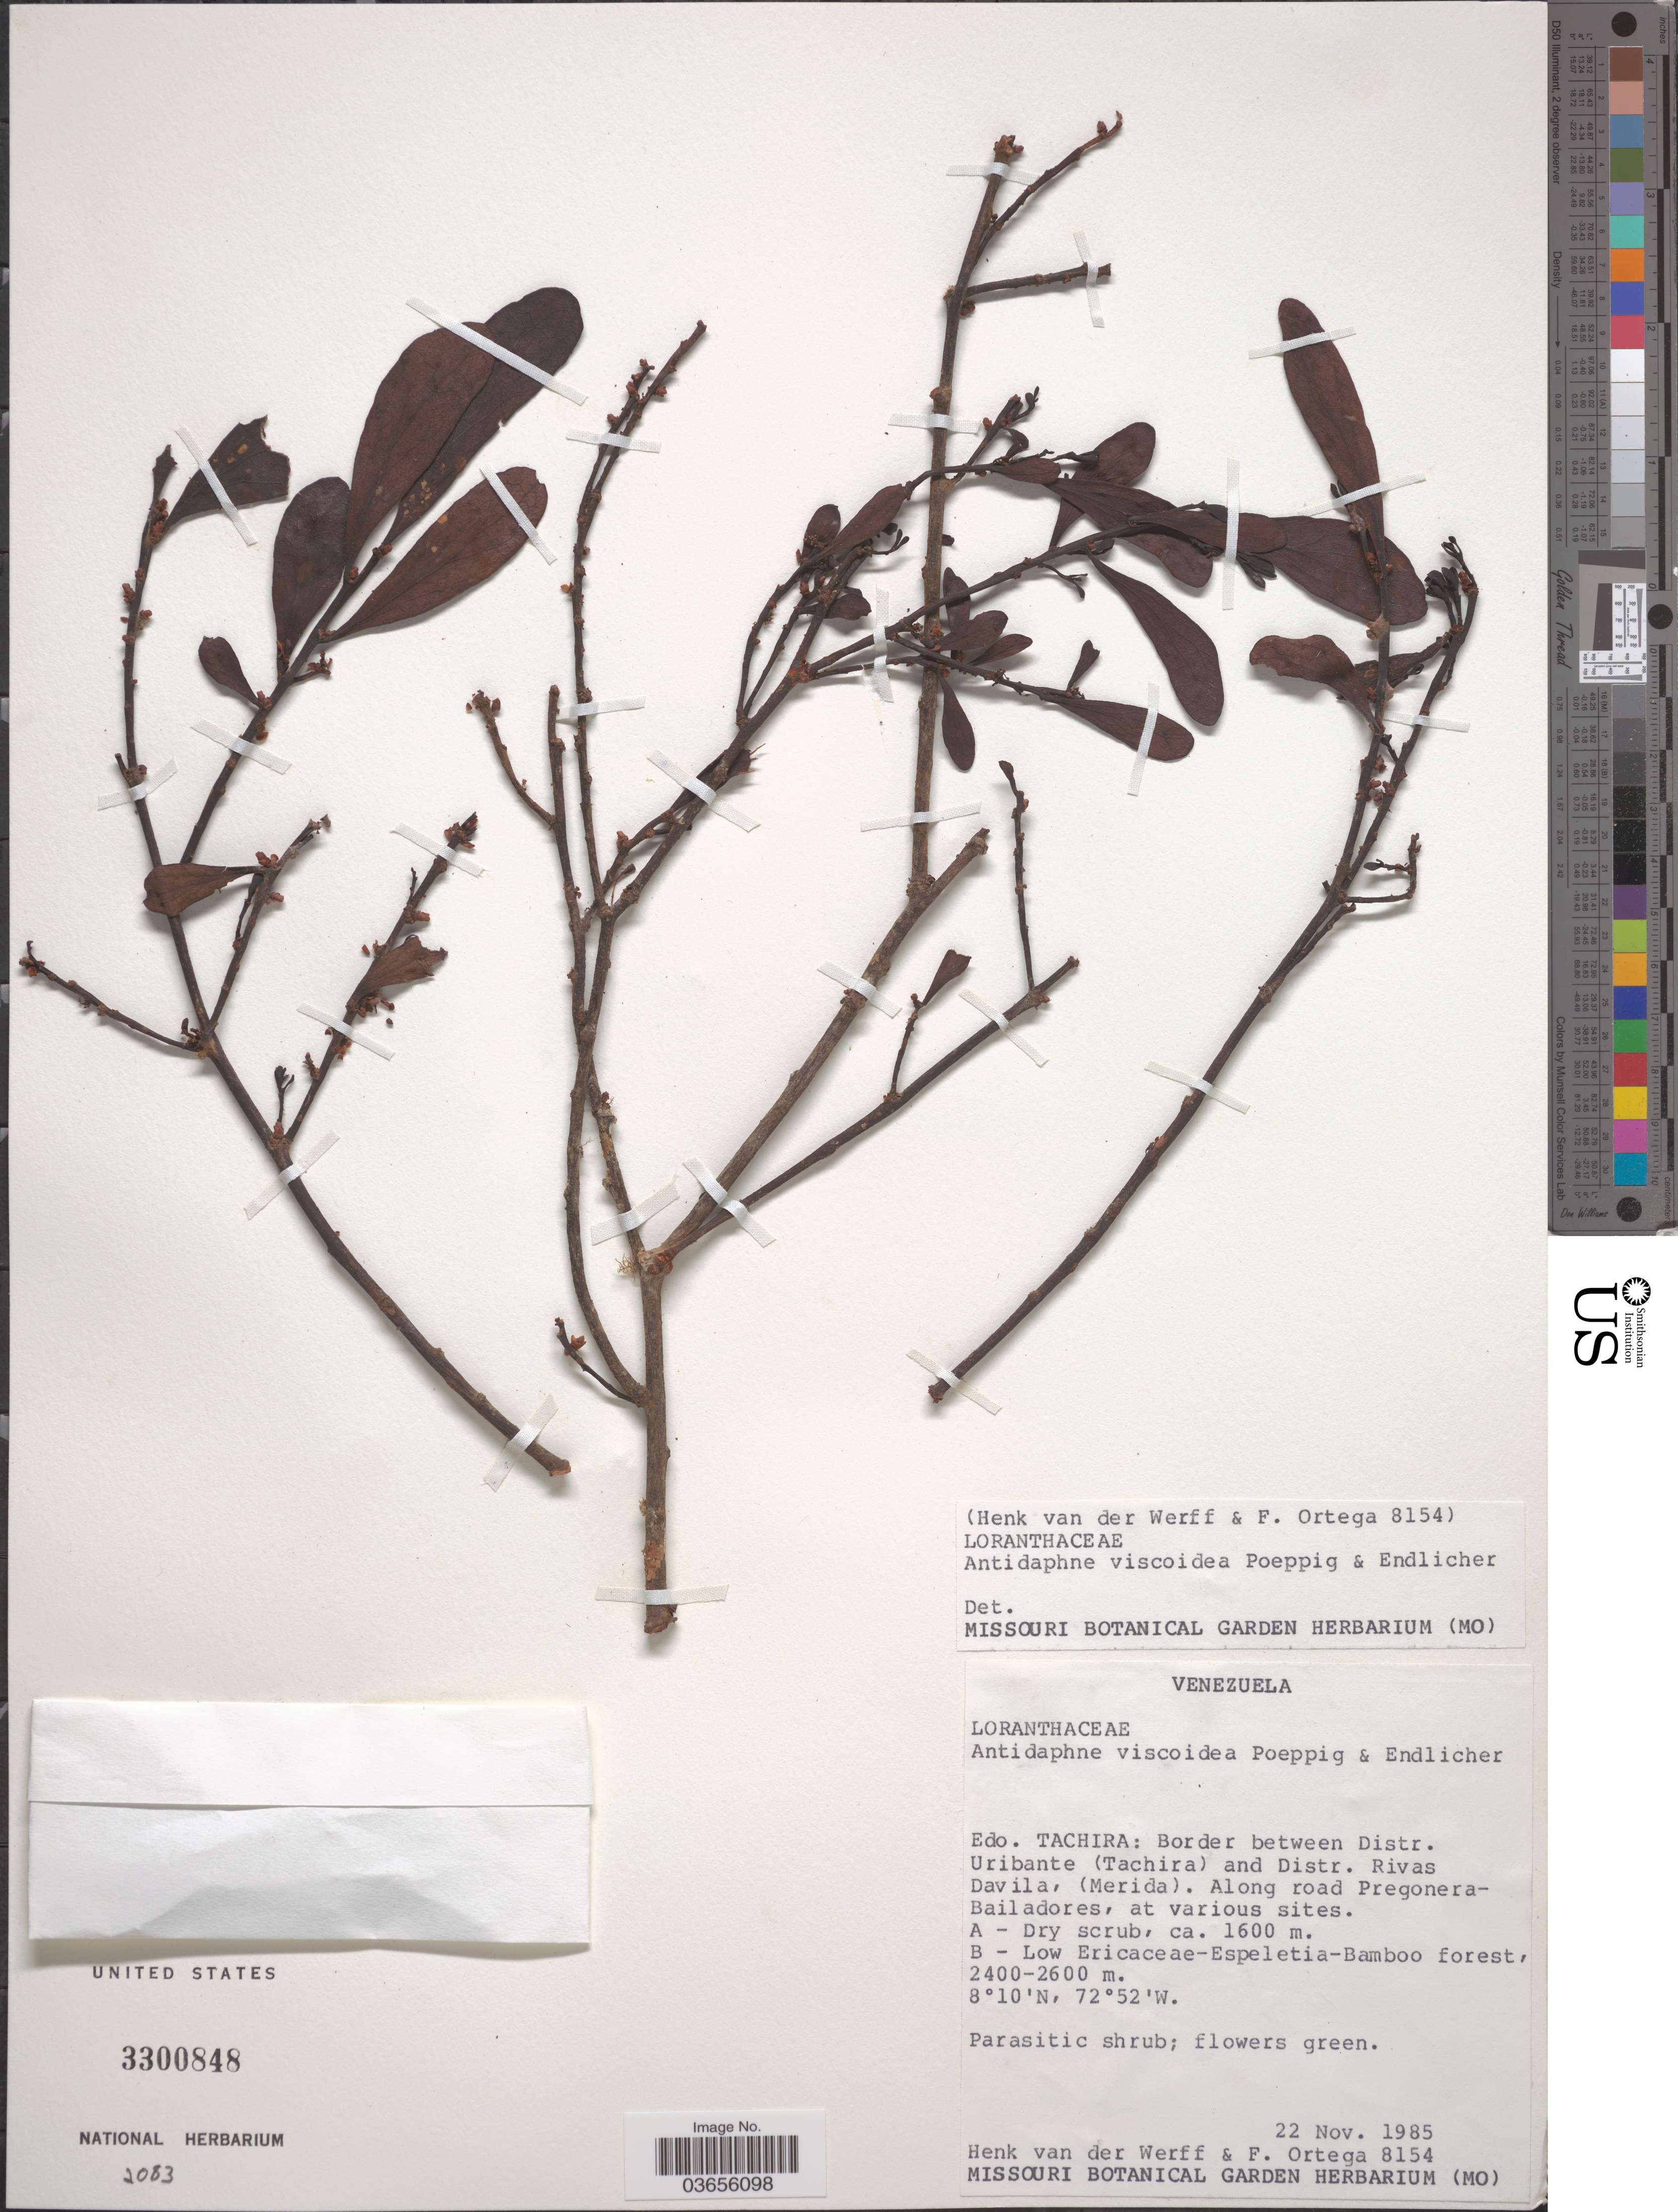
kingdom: Plantae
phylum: Tracheophyta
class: Magnoliopsida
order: Santalales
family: Santalaceae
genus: Antidaphne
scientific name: Antidaphne viscoidea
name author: Poepp. & Endl.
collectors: H. van der Werff & F. J. Ortega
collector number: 8154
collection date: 1985-11-22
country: Venezuela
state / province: Tachira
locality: Border between Distr. Uribante (Tachira) and Distr. Rivas Davila, (Merida). Along road Pregonera-Bailadores, at various sites.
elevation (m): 2400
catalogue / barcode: US 3300848